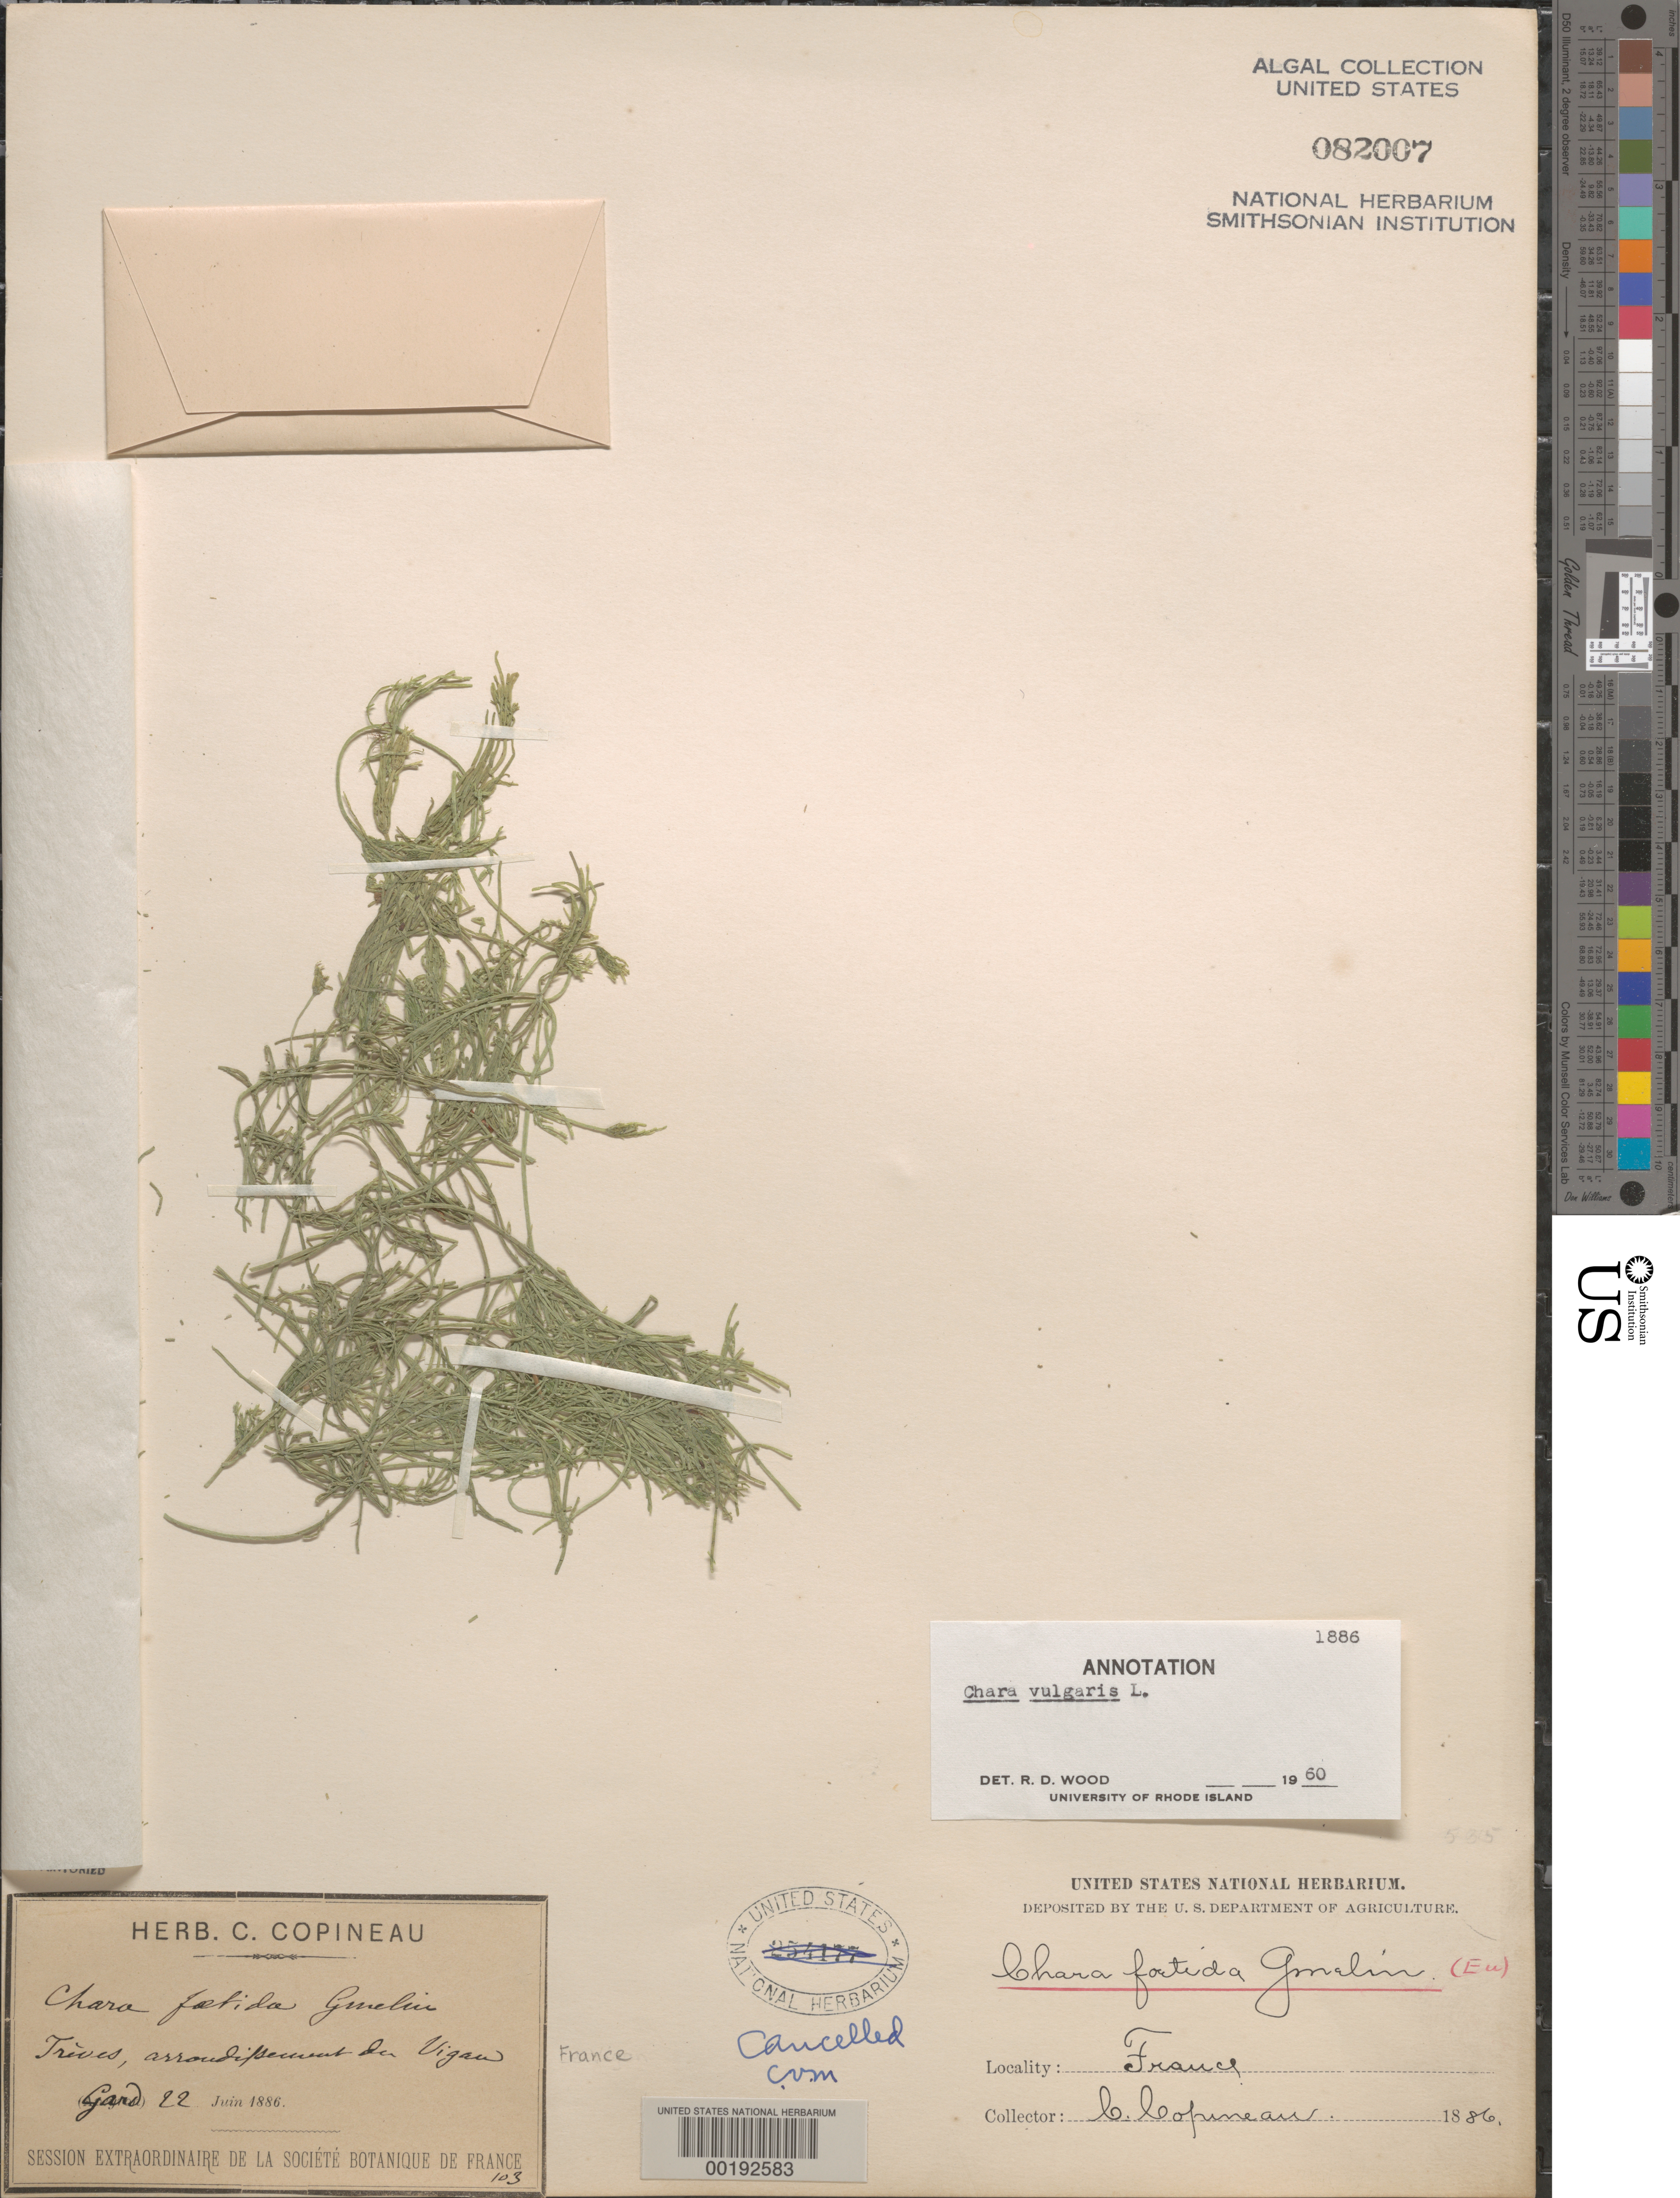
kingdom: Plantae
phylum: Charophyta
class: Charophyceae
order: Charales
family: Characeae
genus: Chara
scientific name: Chara vulgaris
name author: L.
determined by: Wood, R. D.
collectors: C. Copineau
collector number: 103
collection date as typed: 22 Jun 1886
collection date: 1886-06-22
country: France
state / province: Occitanie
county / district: Gard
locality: Trives, Vigan District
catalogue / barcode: US 82007